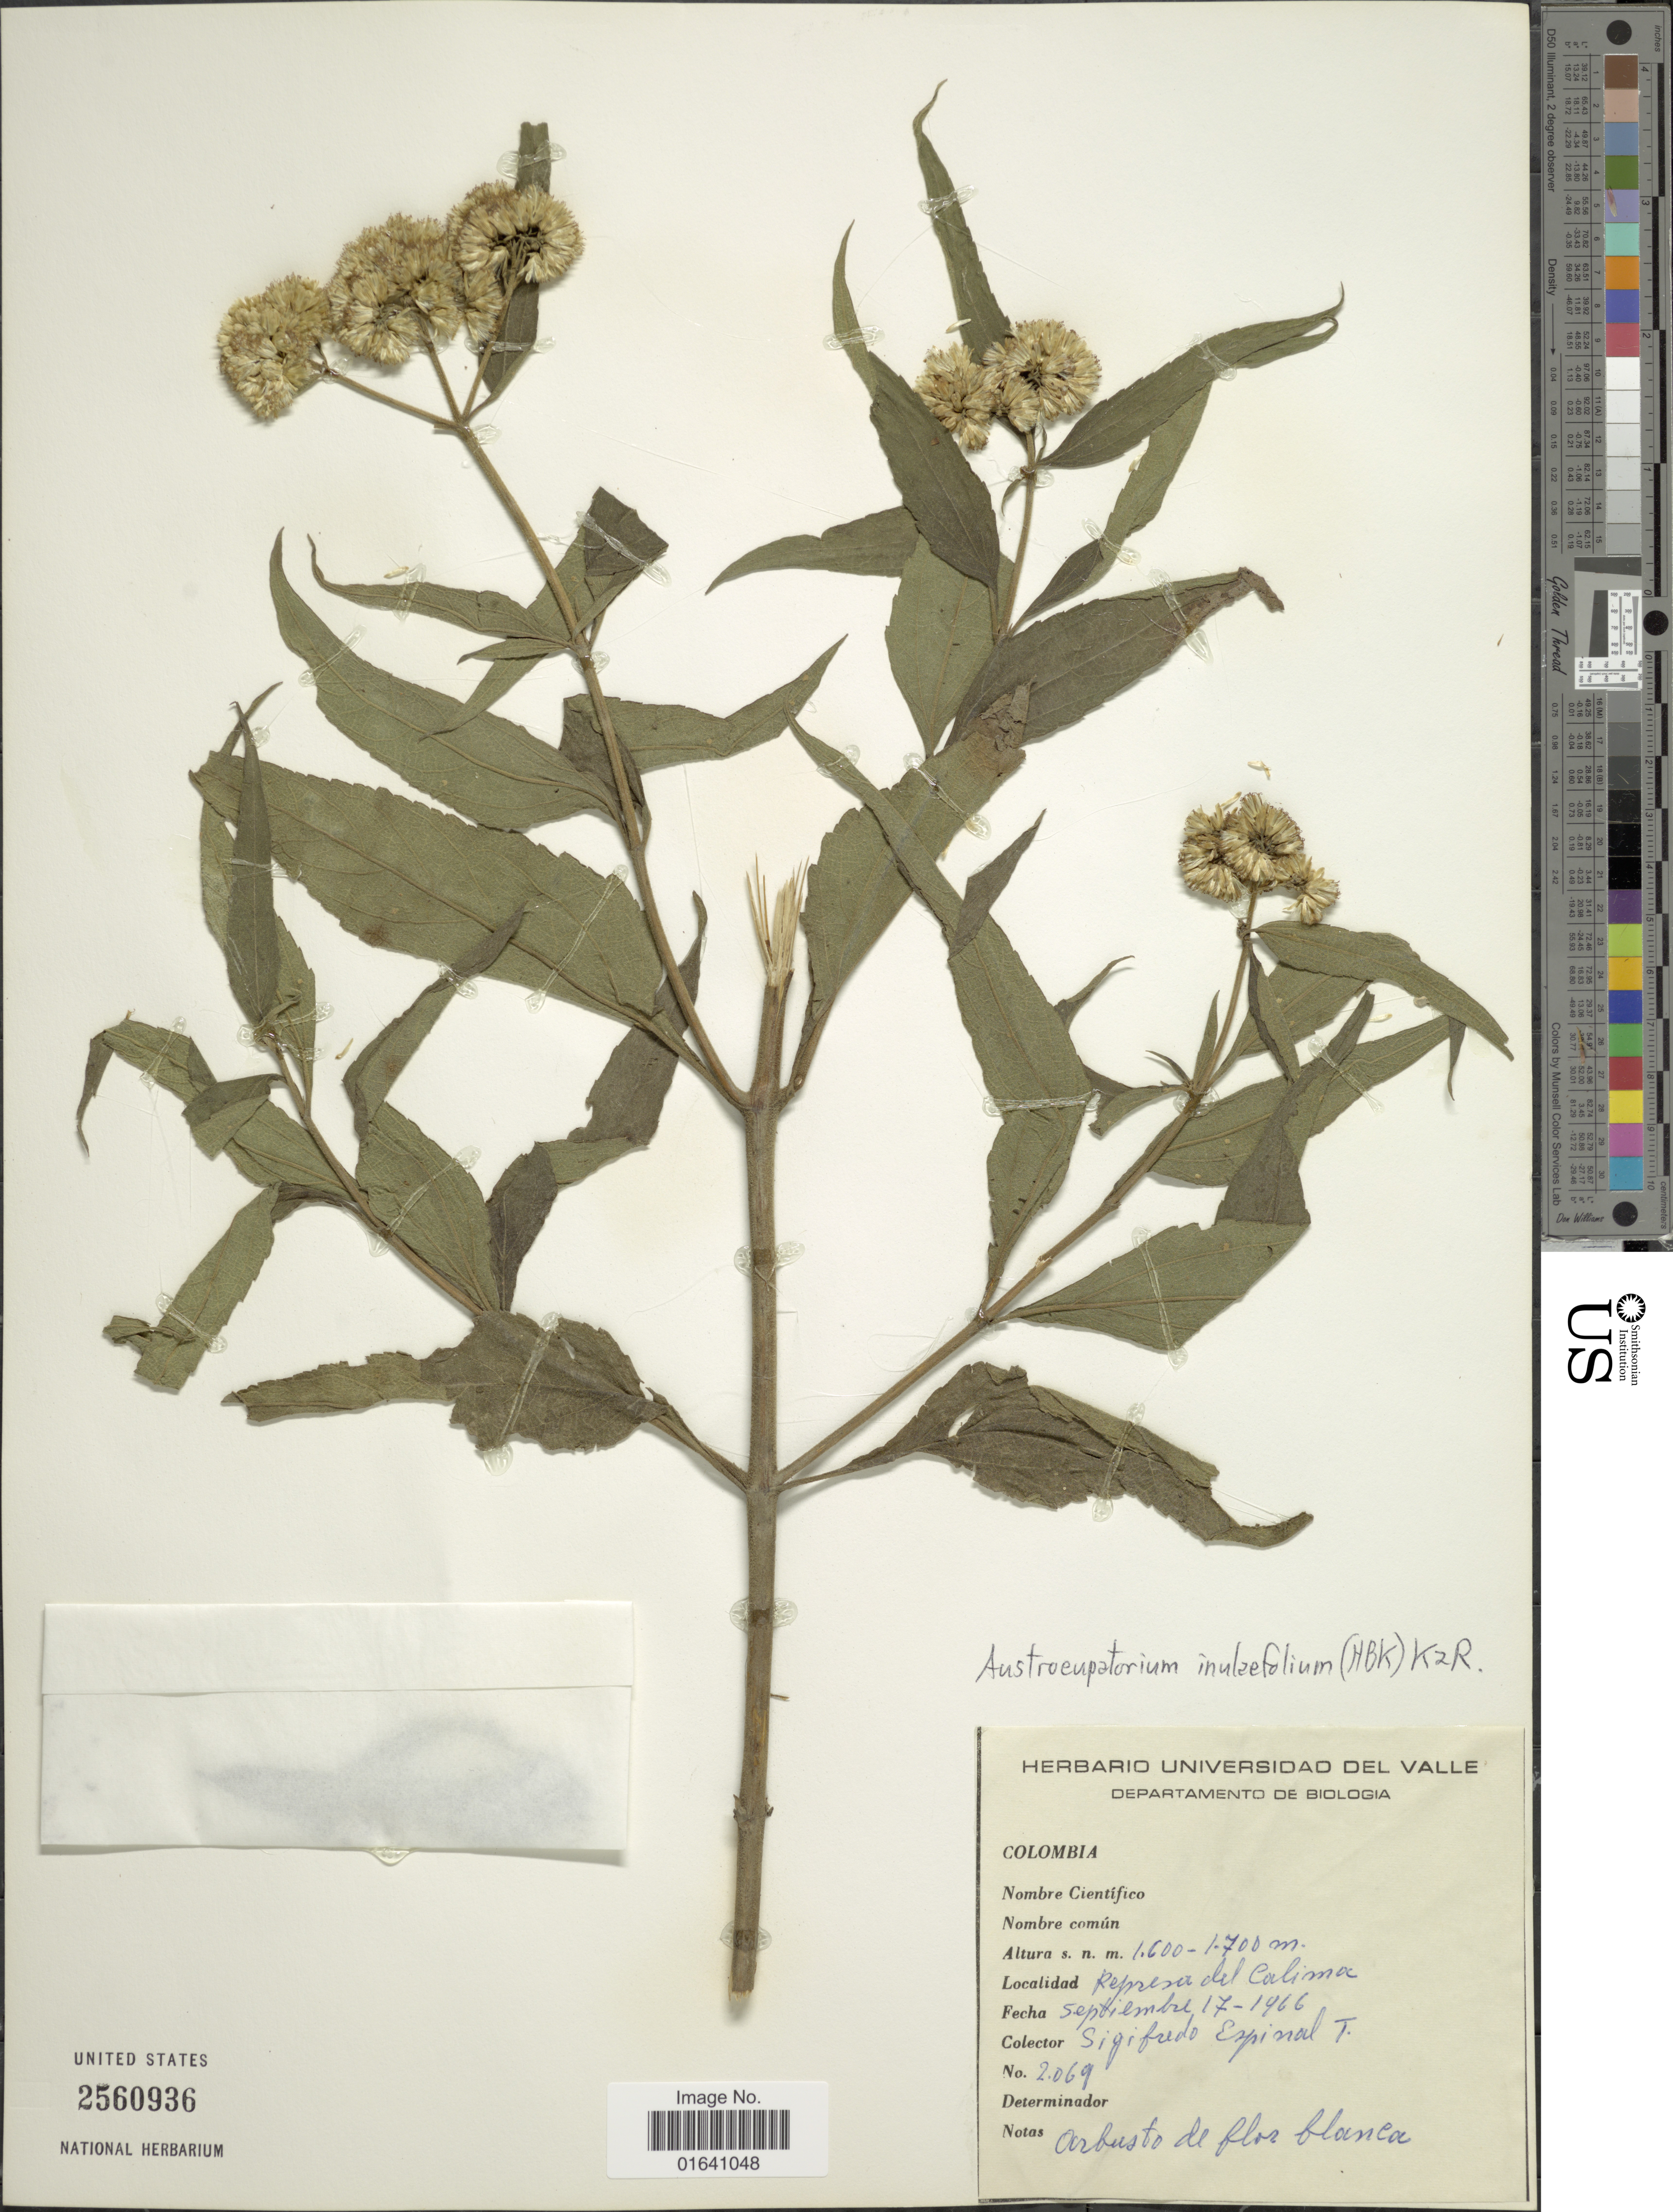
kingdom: Plantae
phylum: Tracheophyta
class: Magnoliopsida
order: Asterales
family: Asteraceae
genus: Austroeupatorium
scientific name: Austroeupatorium inulaefolium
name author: (Kunth) R.M. King & H. Rob.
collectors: L. S. Espinal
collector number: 2069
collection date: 1966-09-17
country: Colombia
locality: Represa del Calima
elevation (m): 1600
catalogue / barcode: US 2560936